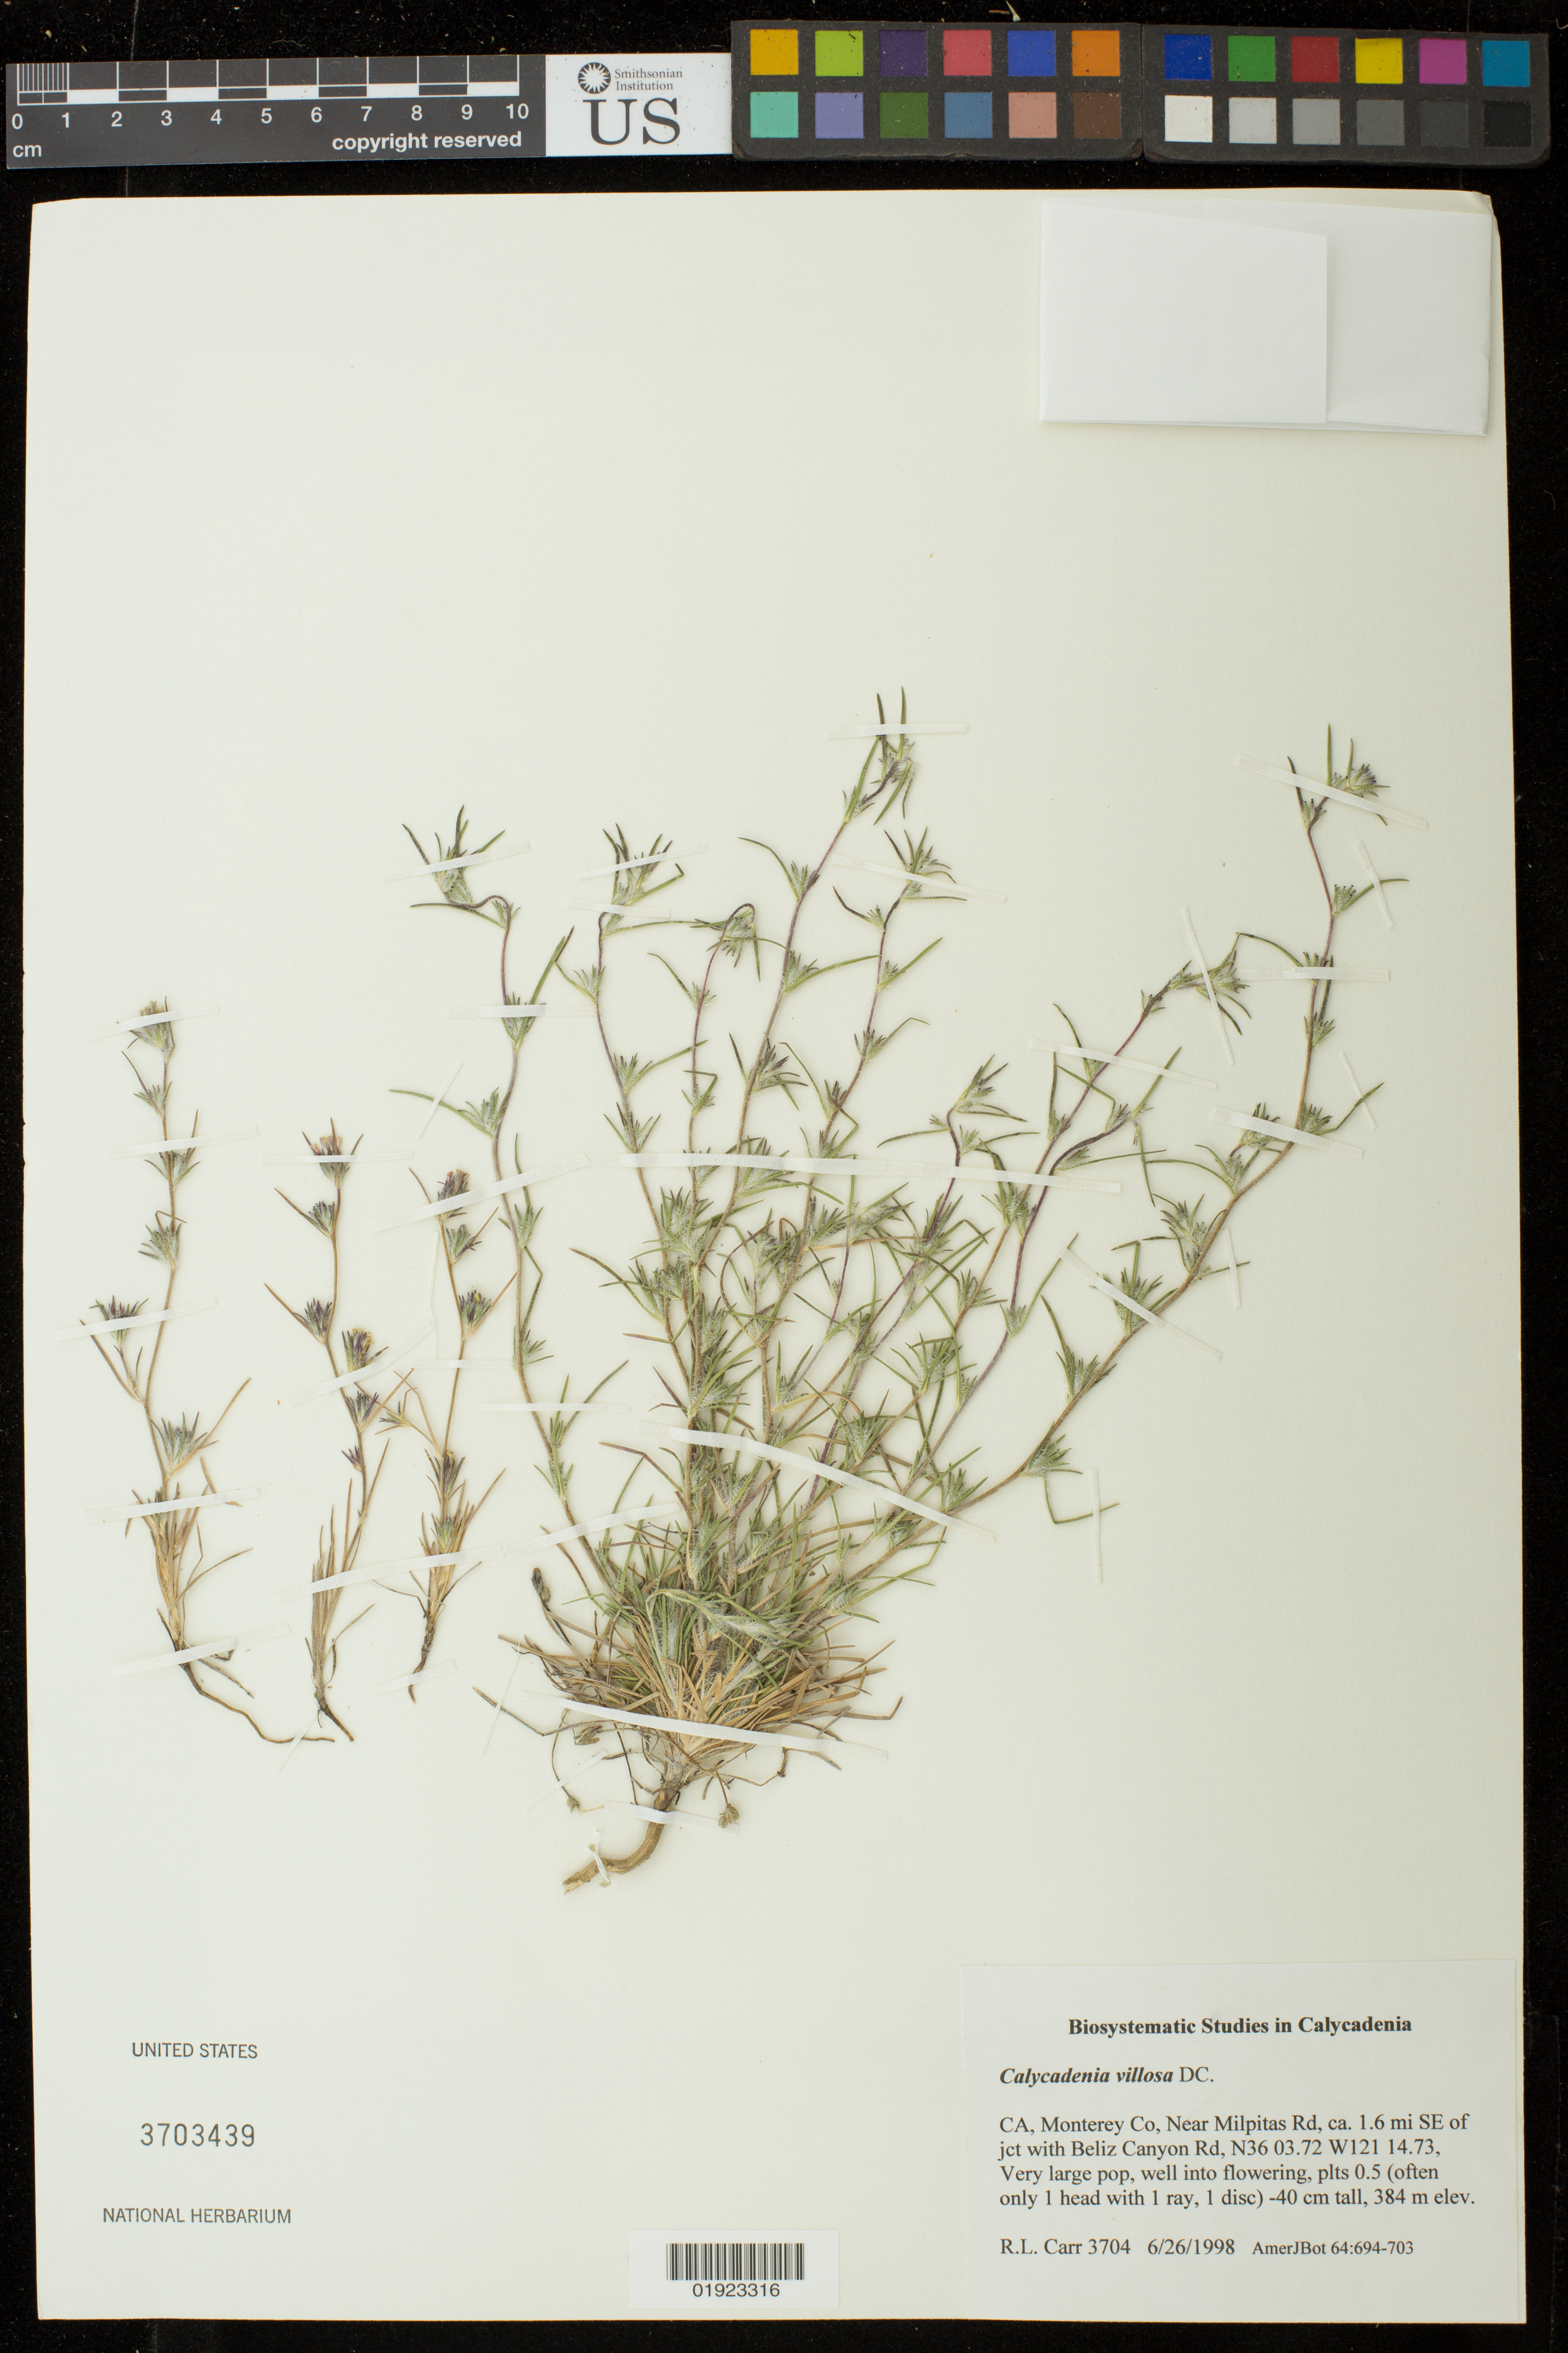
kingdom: Plantae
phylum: Tracheophyta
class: Magnoliopsida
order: Asterales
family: Asteraceae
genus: Calycadenia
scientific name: Calycadenia villosa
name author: DC.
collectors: R. Carr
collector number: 3704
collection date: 1998-06-26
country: United States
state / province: California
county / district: Monterey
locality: Near Milpitas Rd, ca. 1.6 mi Se of jct with Beliz Canyon Rd.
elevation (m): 384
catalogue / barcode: US 3703439